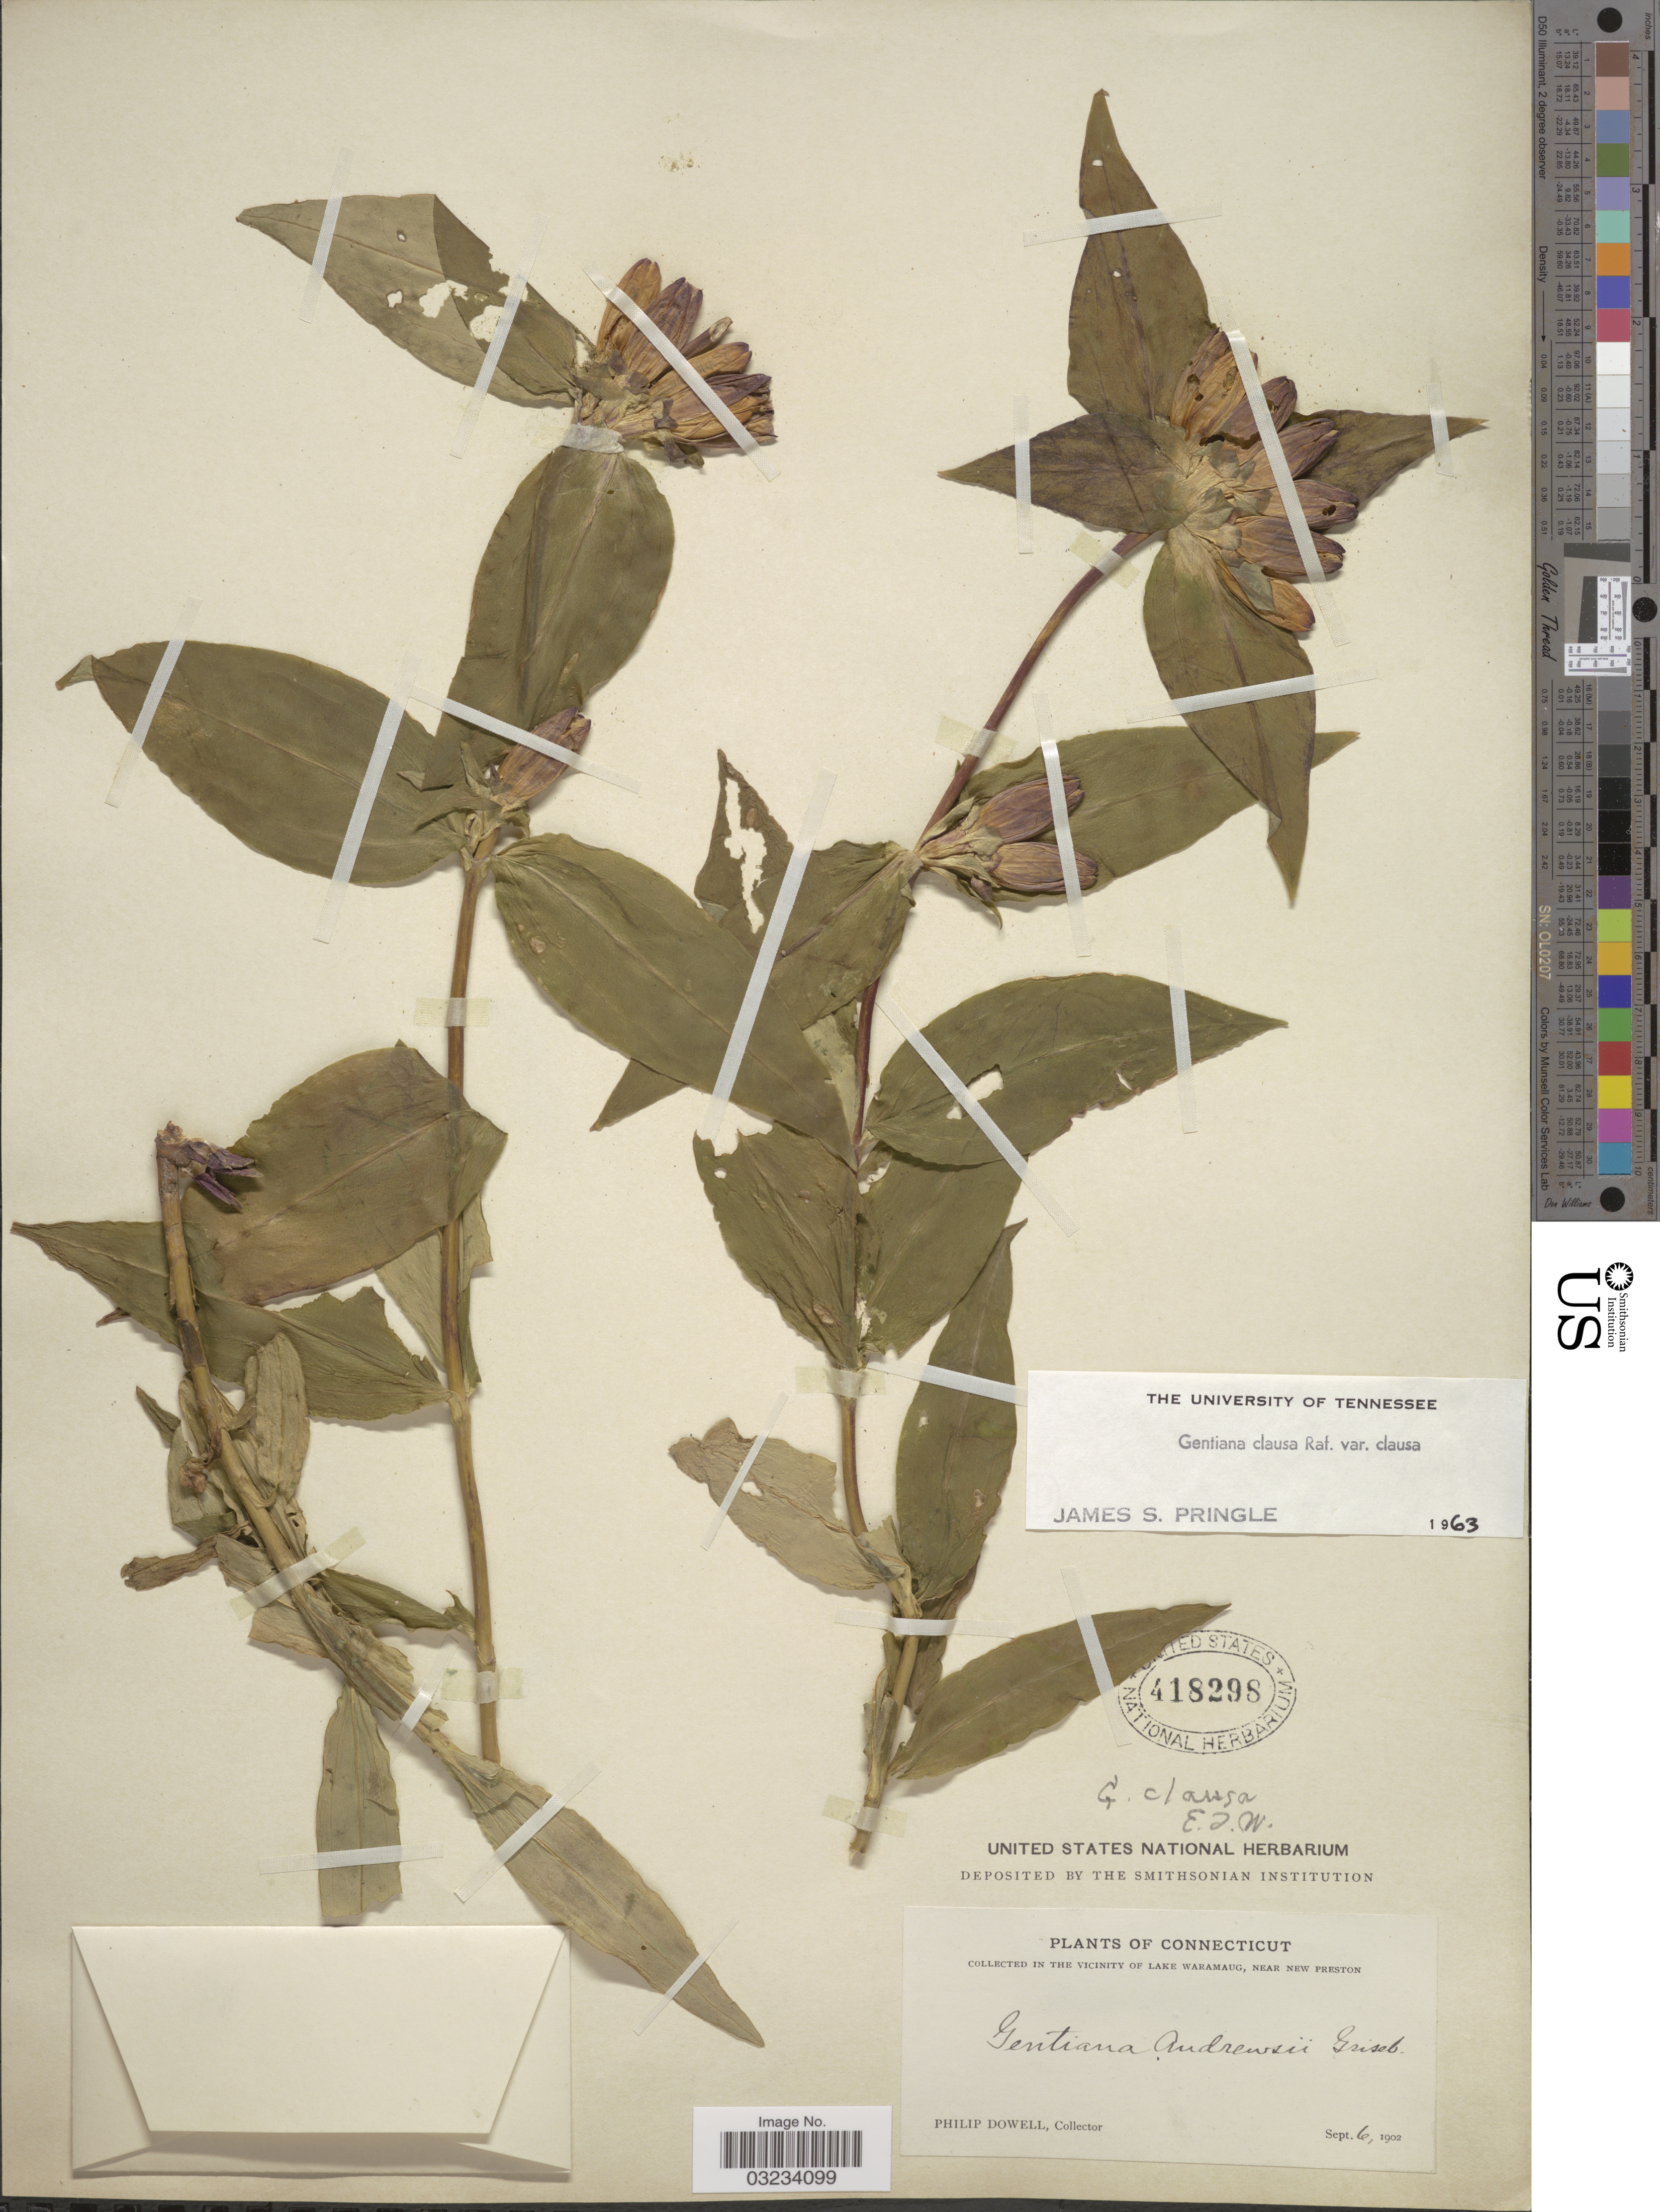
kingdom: Plantae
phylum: Tracheophyta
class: Magnoliopsida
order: Gentianales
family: Gentianaceae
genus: Gentiana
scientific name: Gentiana clausa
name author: Raf.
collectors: P. Dowell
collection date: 1902-09-06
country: United States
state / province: Connecticut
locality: In the vicinity of Lake Waramaug, near New Preston.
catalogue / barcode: US 418298